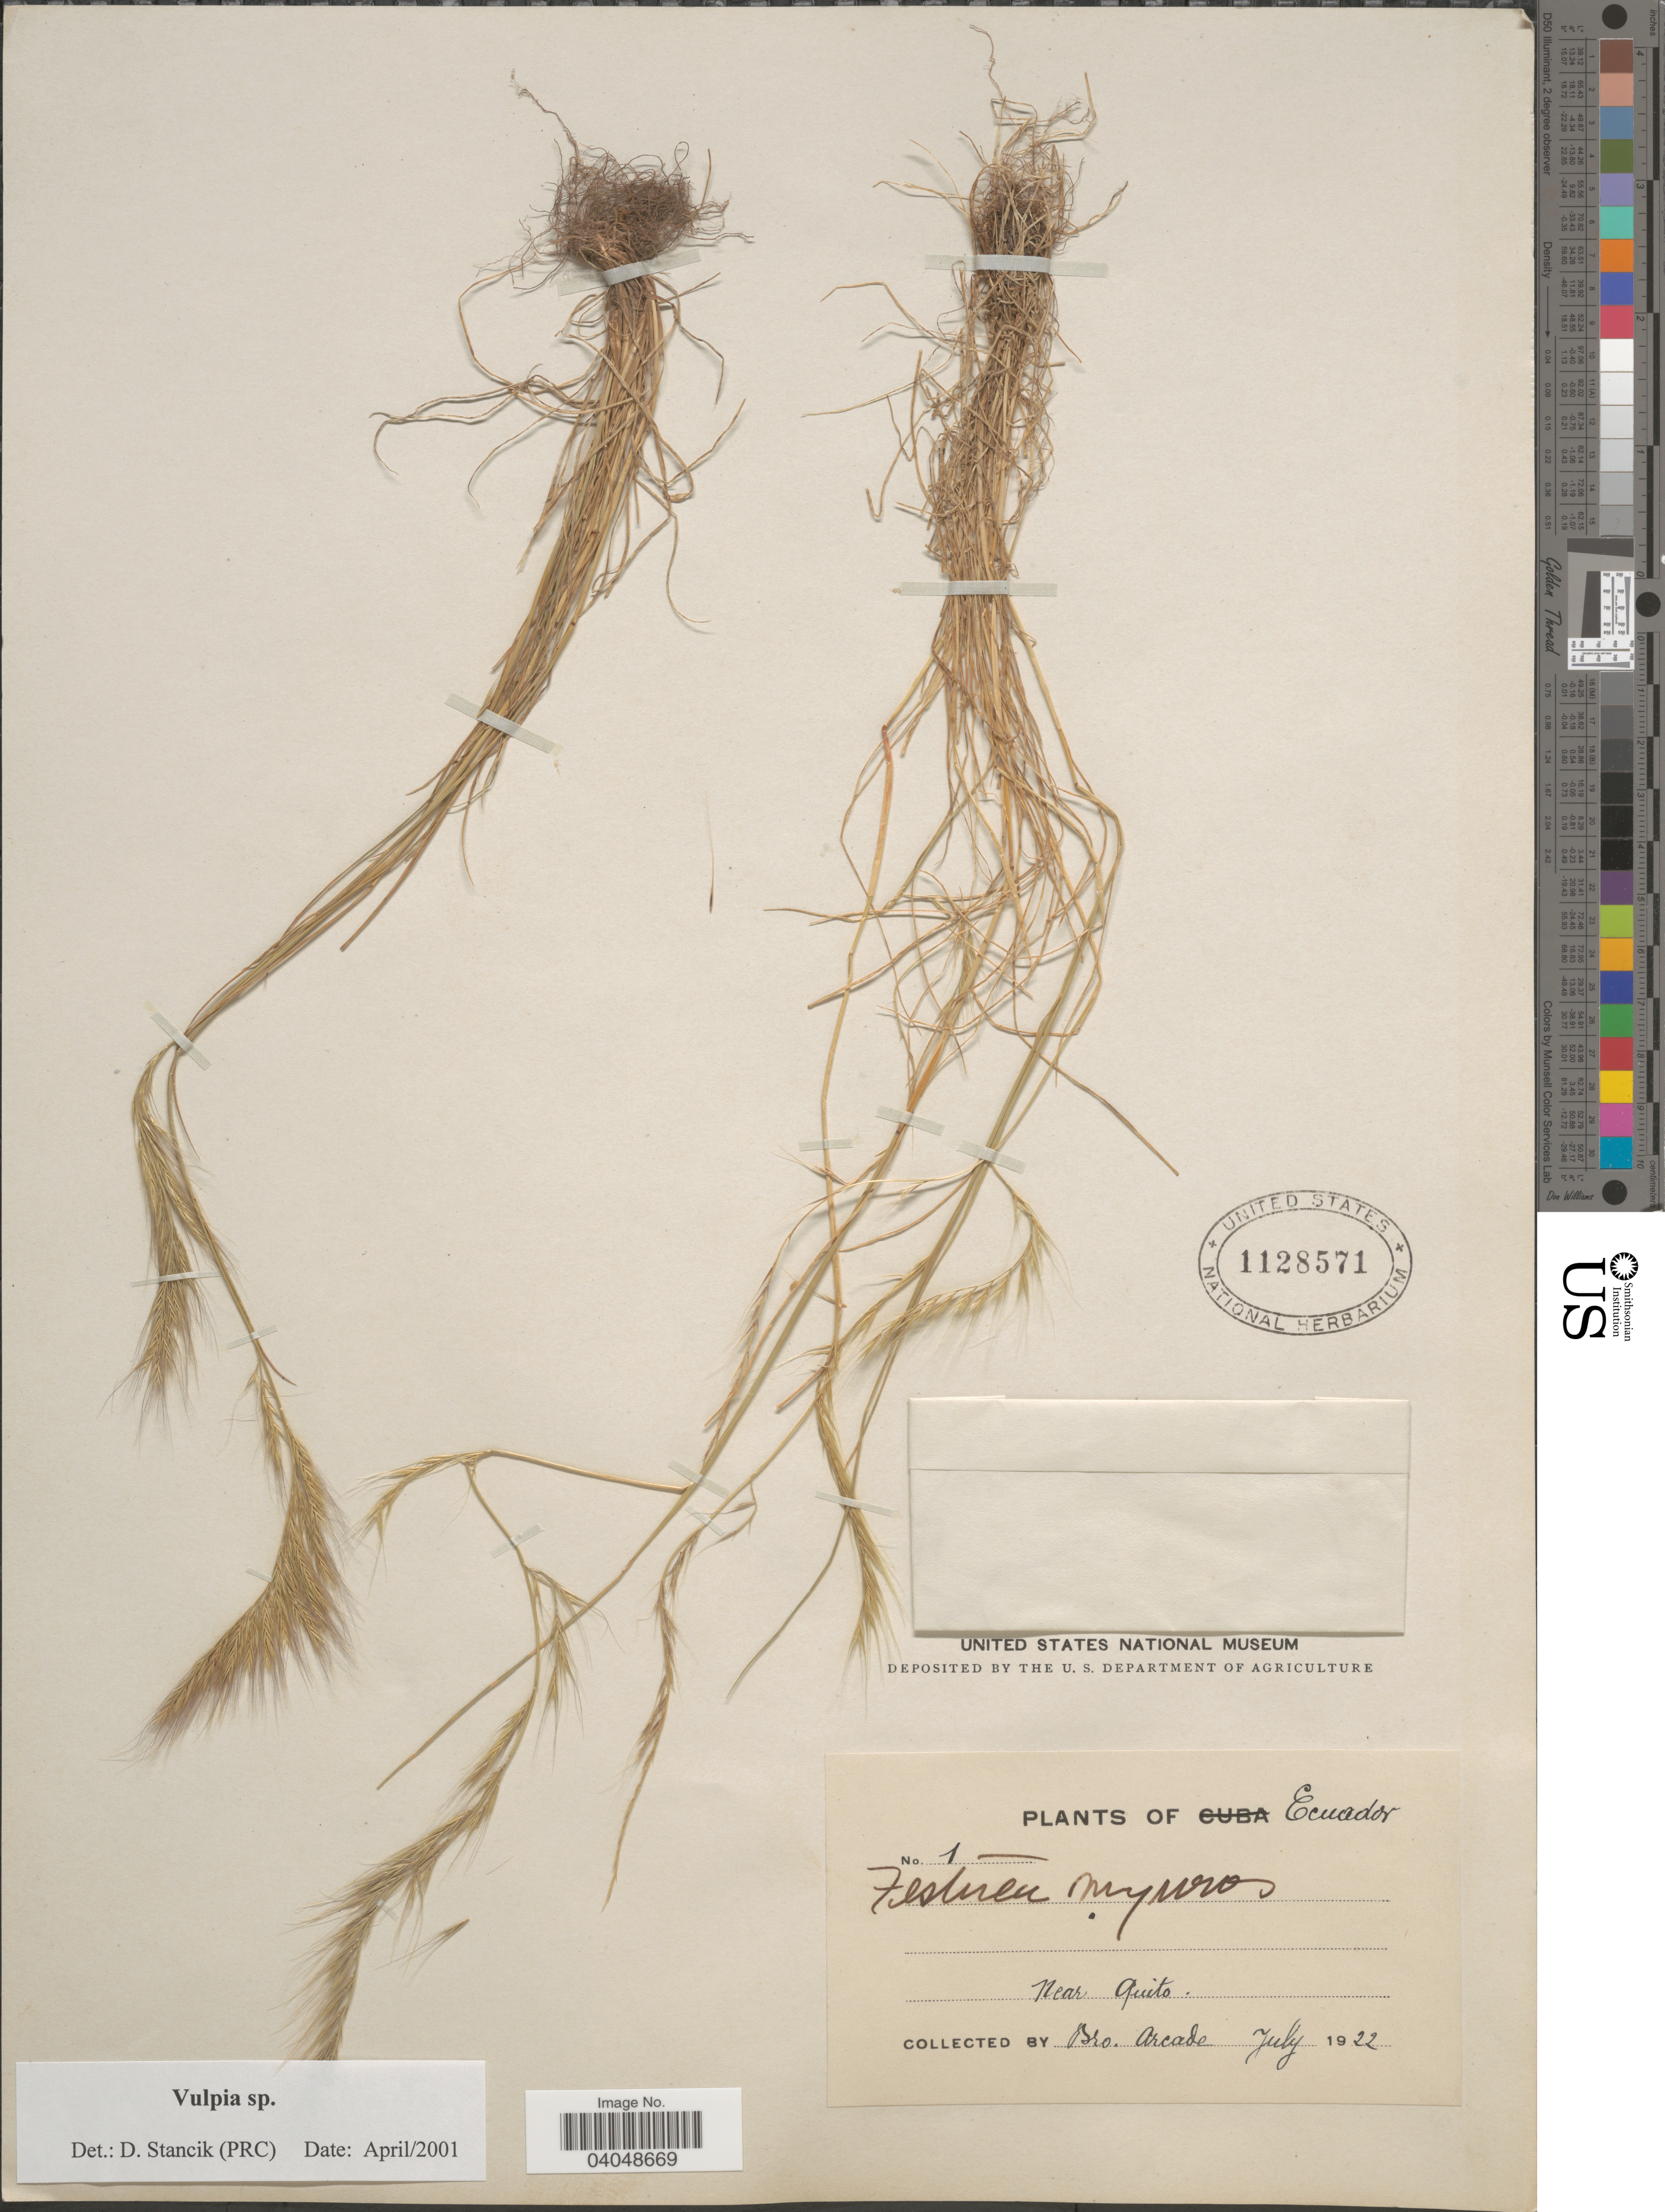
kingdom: Plantae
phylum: Tracheophyta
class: Liliopsida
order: Poales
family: Poaceae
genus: Festuca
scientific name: Festuca sp.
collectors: Arcade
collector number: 1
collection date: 1922-07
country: Ecuador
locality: Near Quito.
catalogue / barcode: US 1128571